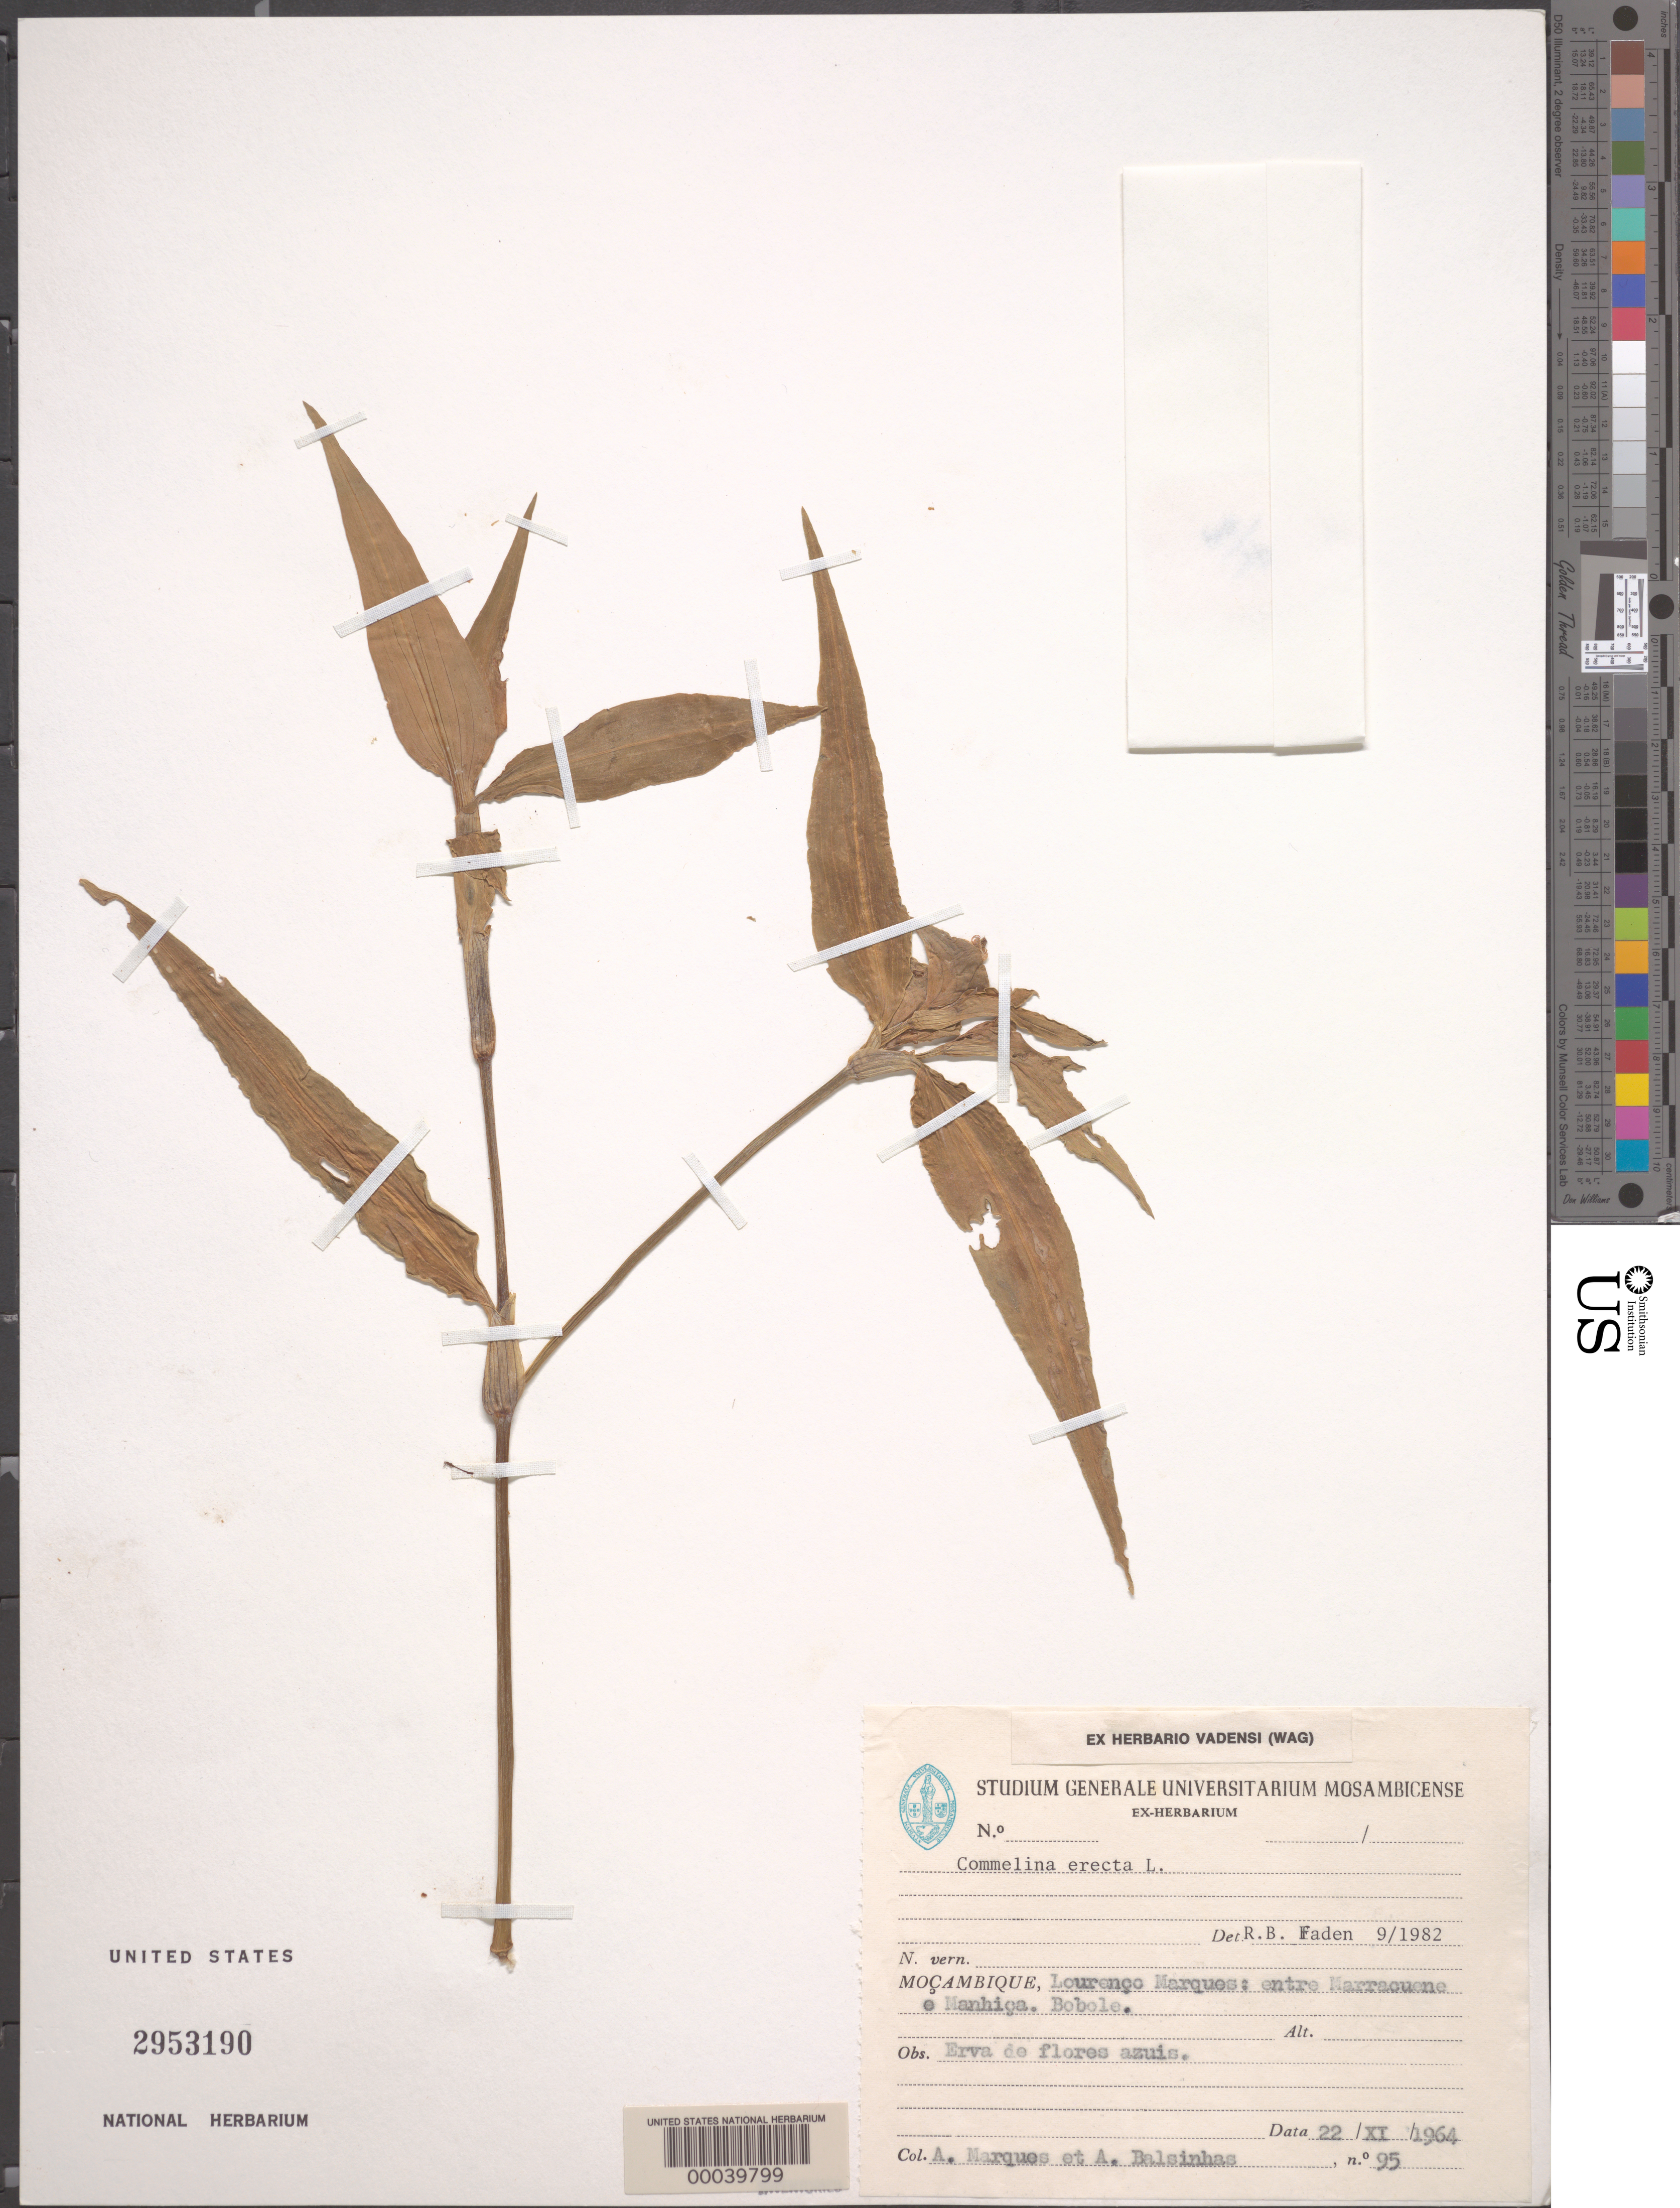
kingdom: Plantae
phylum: Tracheophyta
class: Liliopsida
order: Commelinales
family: Commelinaceae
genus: Commelina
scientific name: Commelina erecta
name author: L.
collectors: A. Marques & A. A. Balsinhas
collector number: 95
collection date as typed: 22 Nov 1964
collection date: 1964-11-22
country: Mozambique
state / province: Maputo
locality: Lourenço Marques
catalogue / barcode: US 2953190